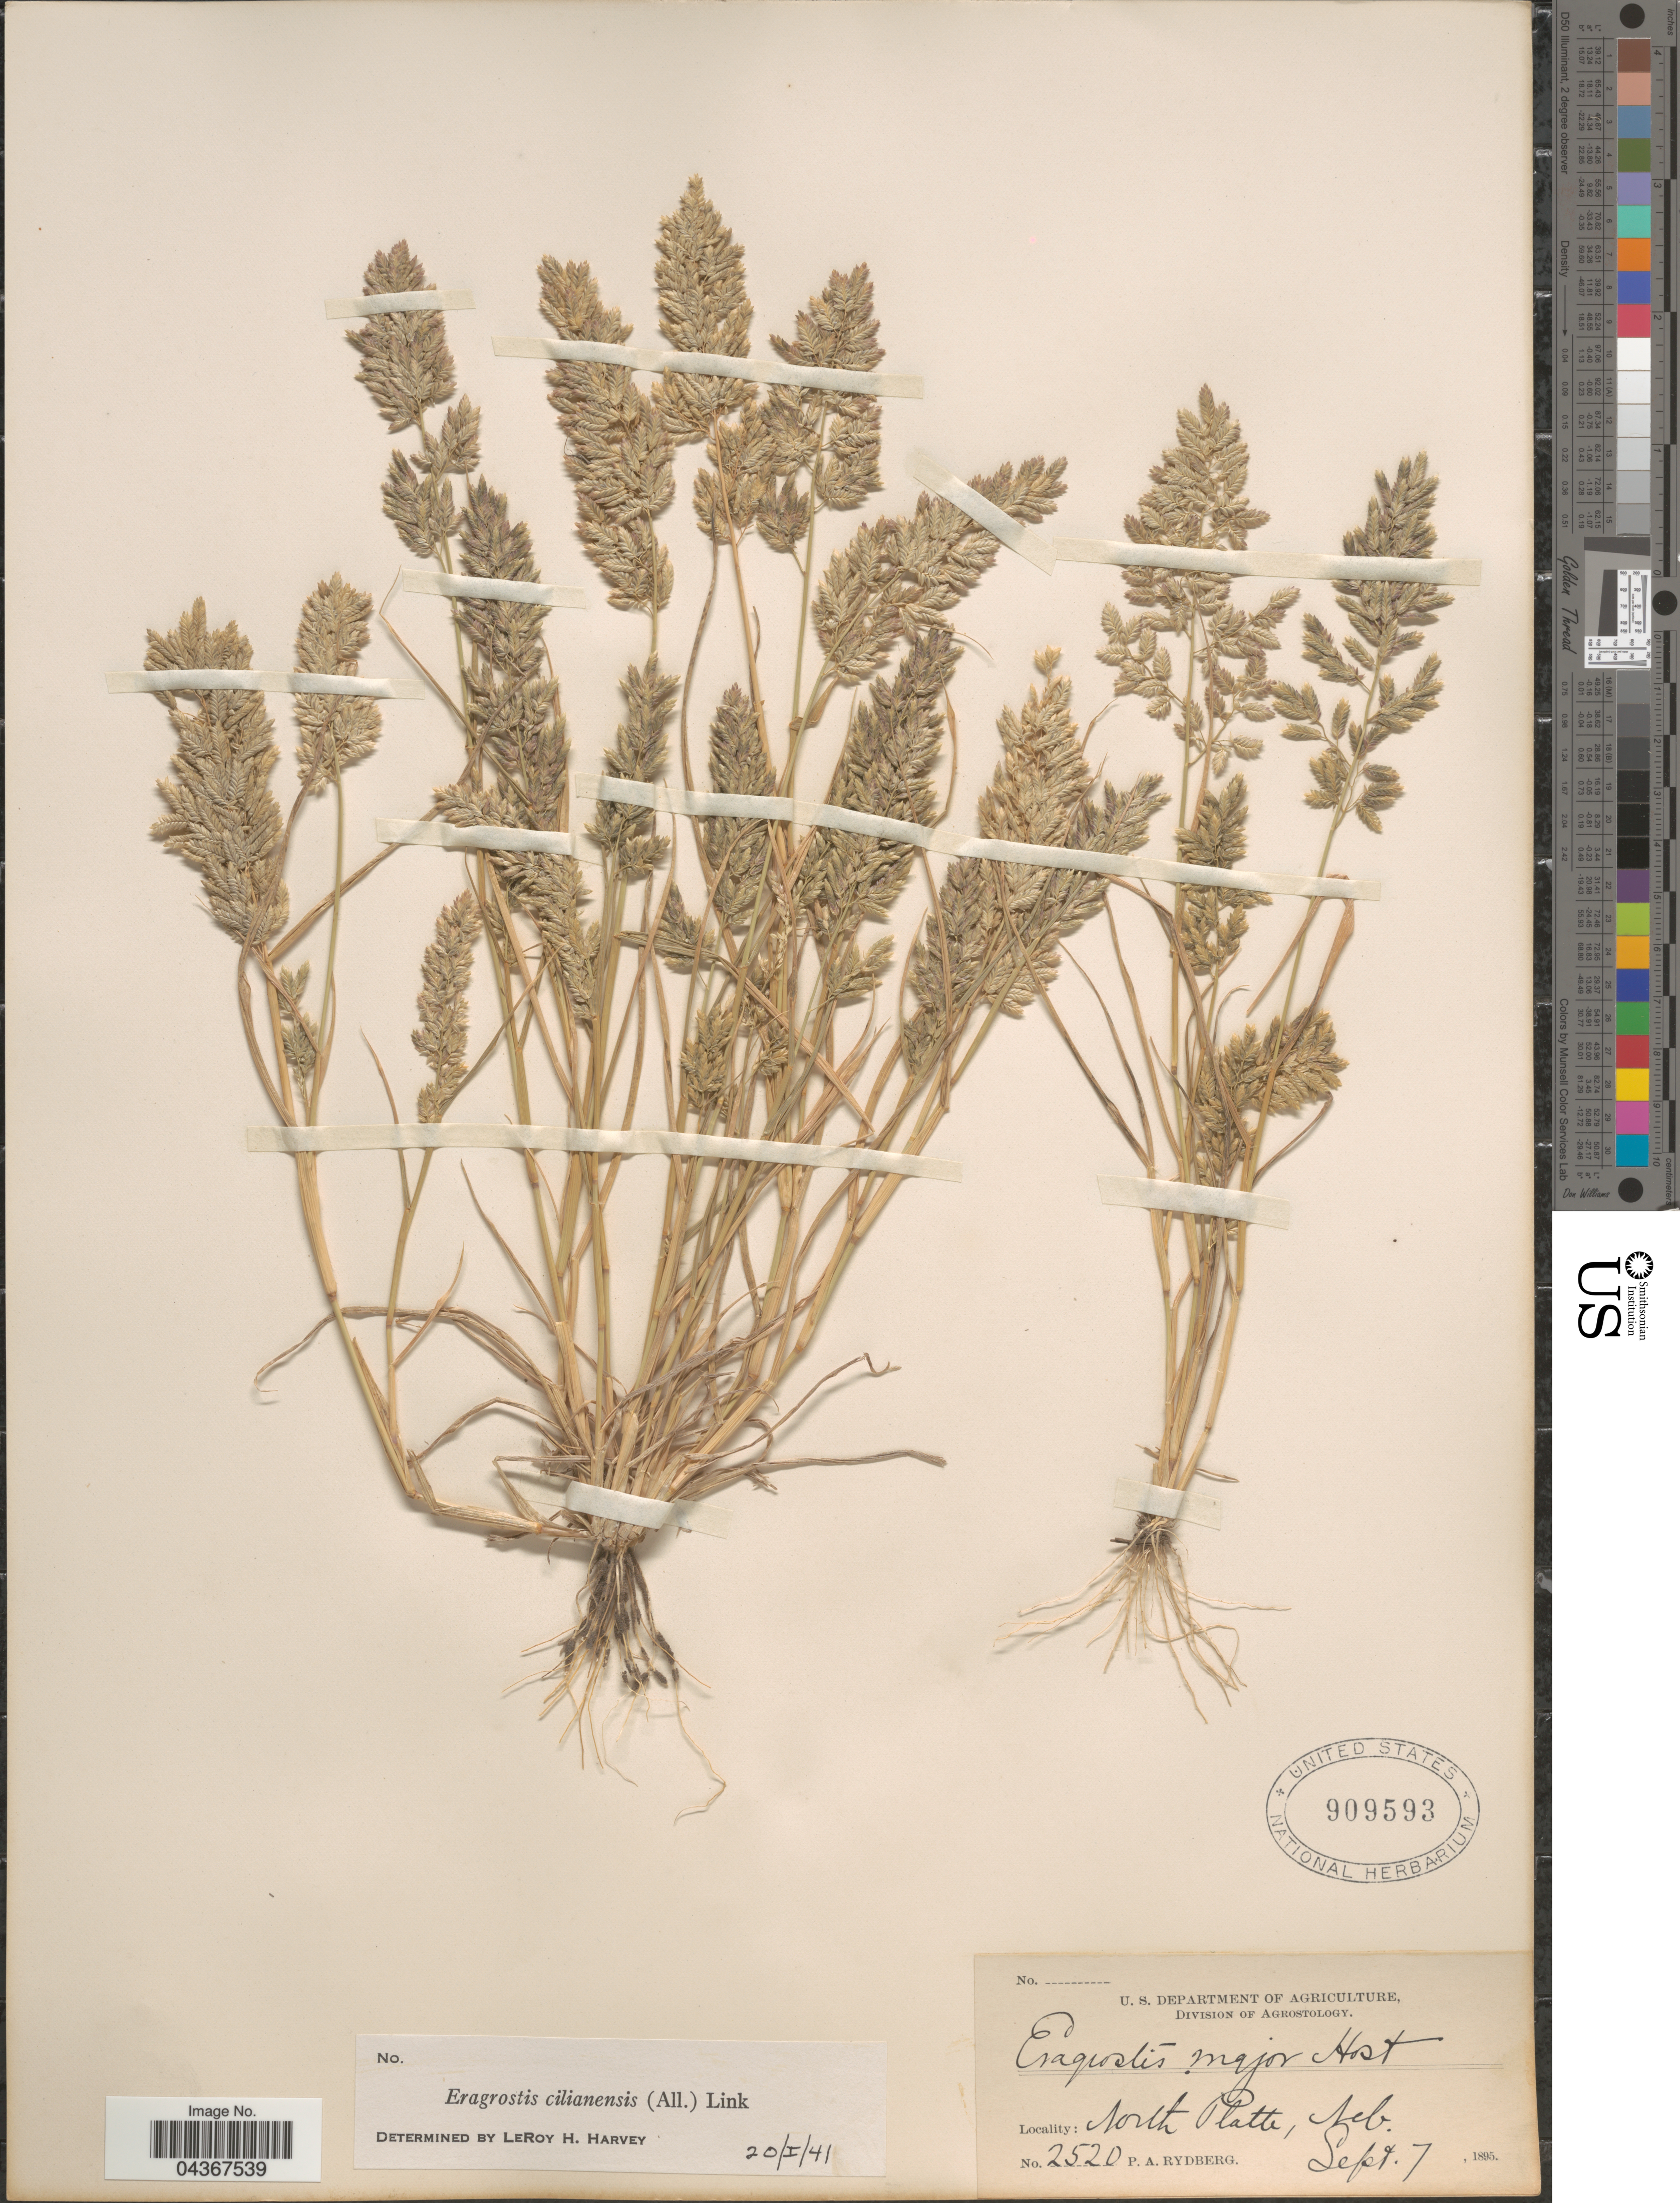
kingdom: Plantae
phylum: Tracheophyta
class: Liliopsida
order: Poales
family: Poaceae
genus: Eragrostis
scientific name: Eragrostis cilianensis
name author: (Bellardi) Vignolo ex Janch.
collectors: P. A. Rydberg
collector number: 2520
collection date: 1895-09-07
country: United States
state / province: Nebraska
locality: North Platte.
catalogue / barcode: US 909593